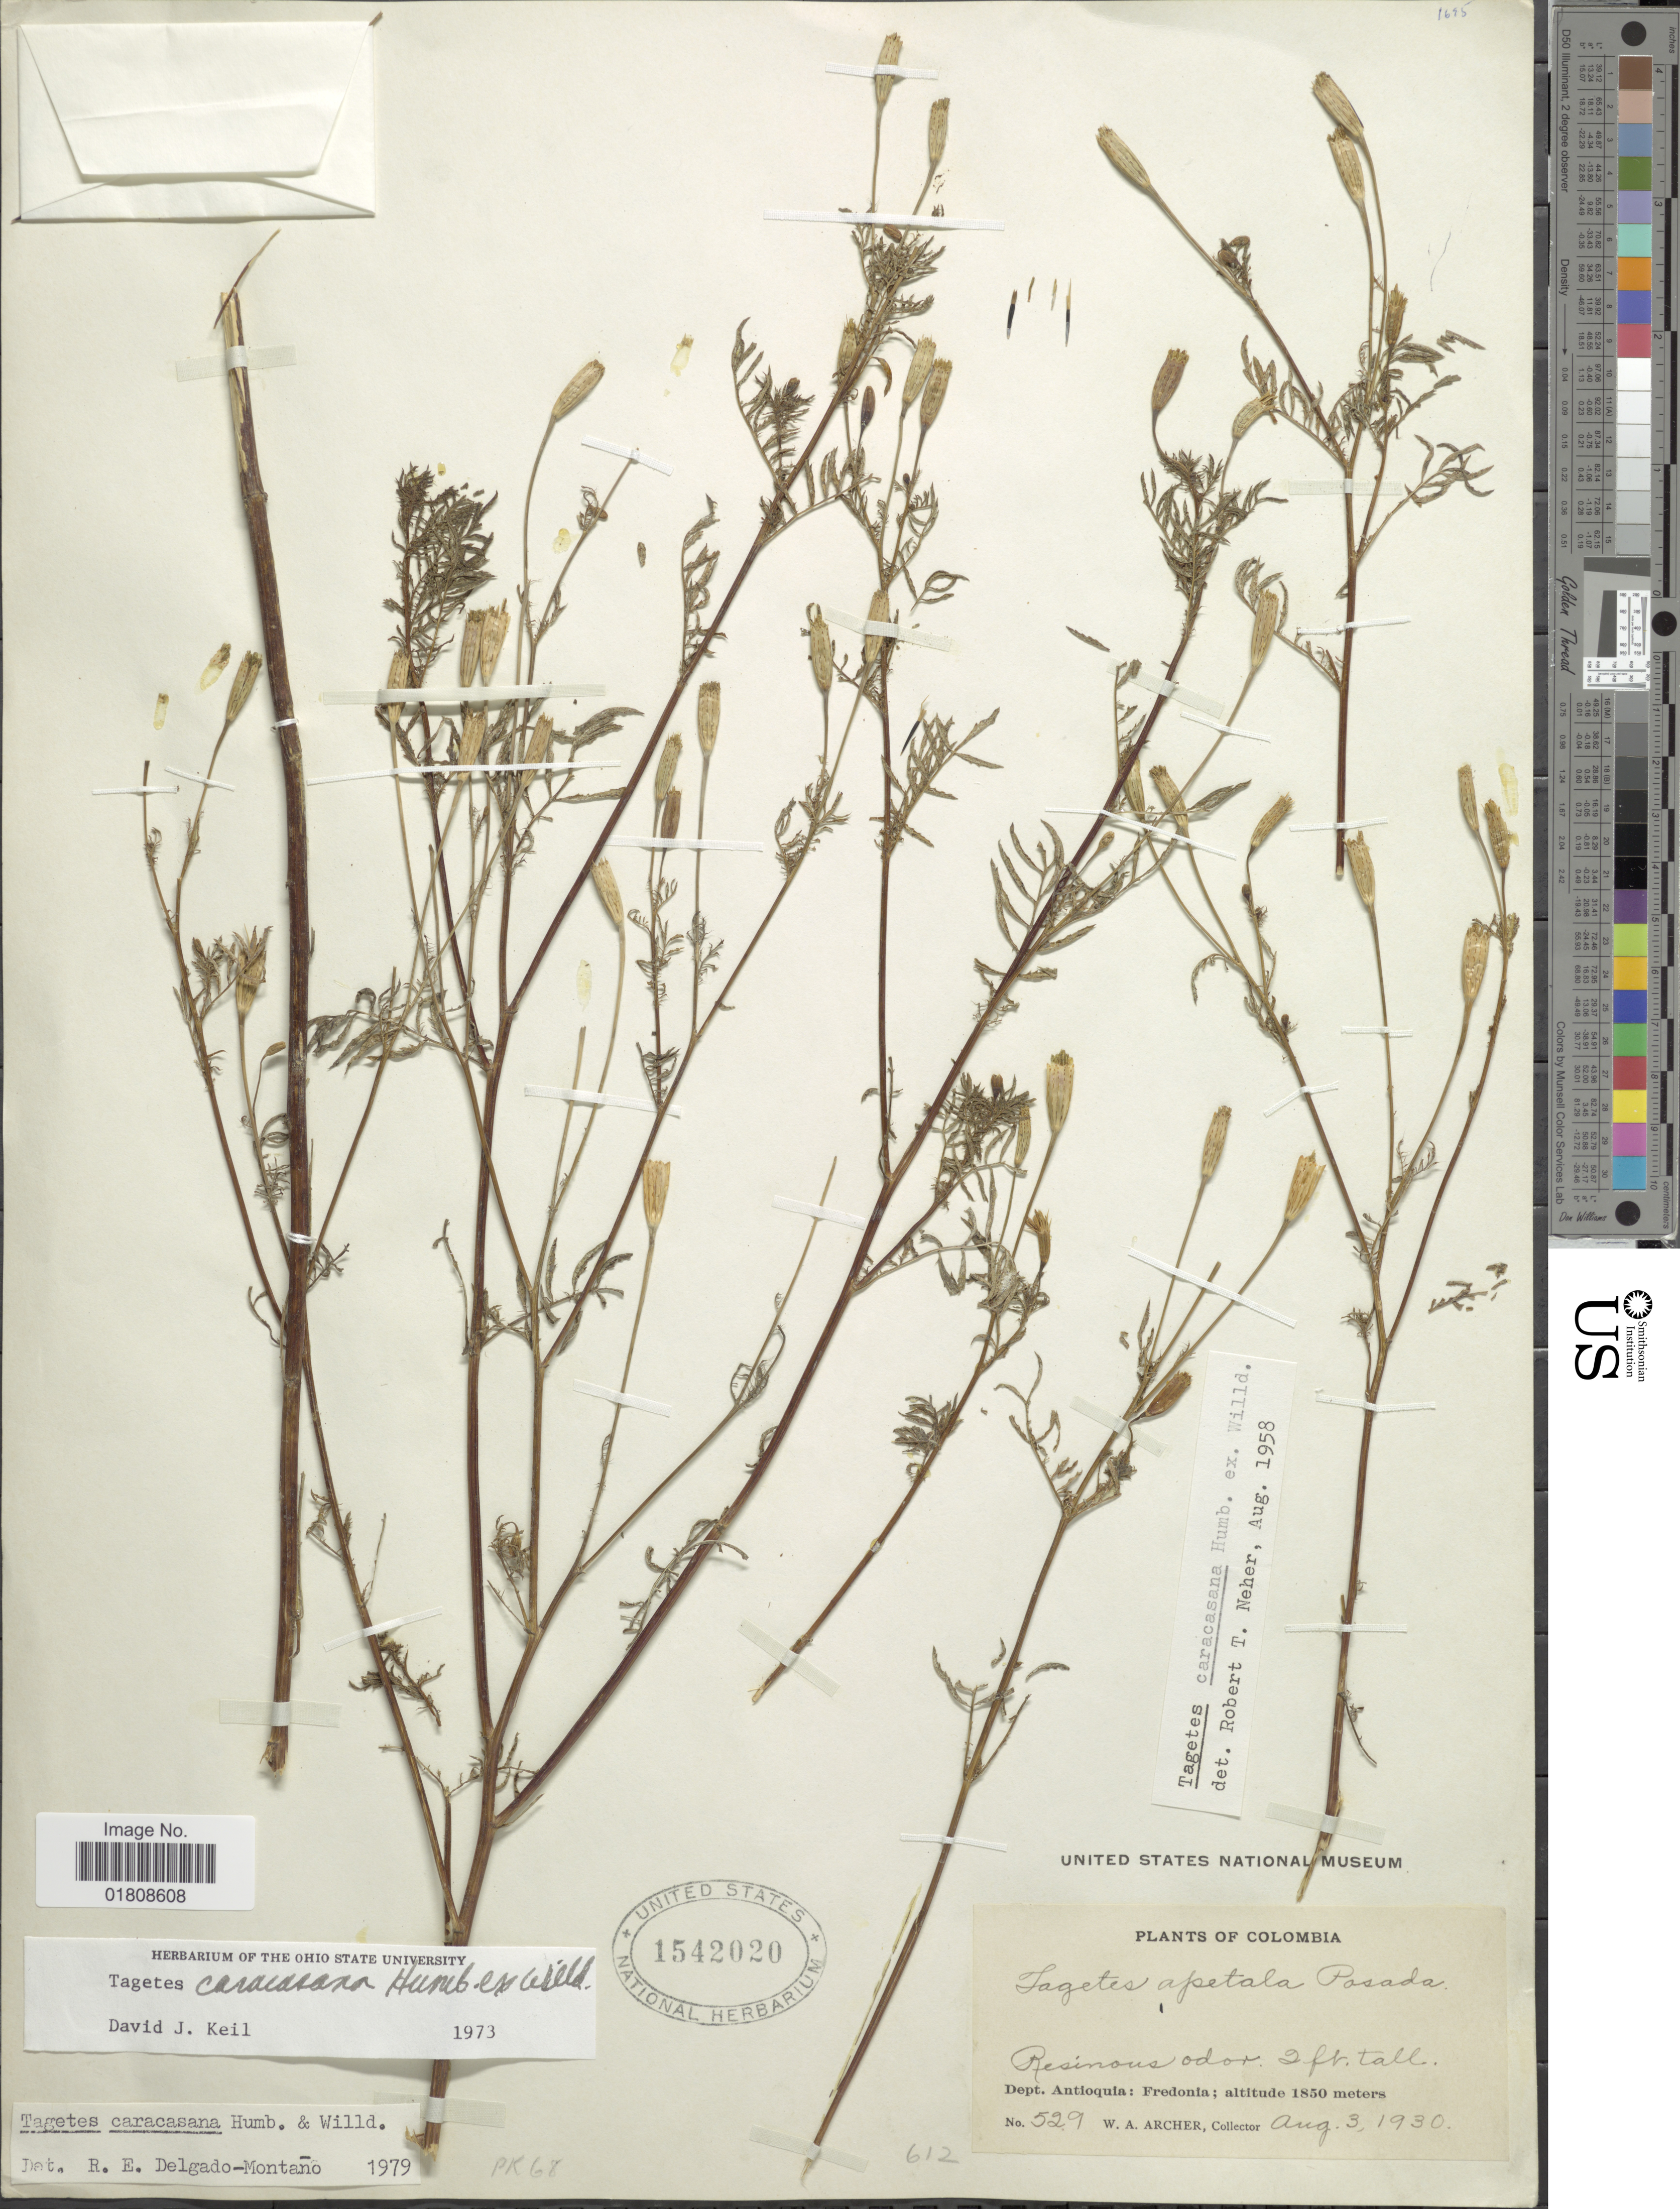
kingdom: Plantae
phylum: Tracheophyta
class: Magnoliopsida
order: Asterales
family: Asteraceae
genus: Tagetes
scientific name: Tagetes caracasana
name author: Humb. ex Willd.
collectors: W. A. Archer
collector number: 529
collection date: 1930-08-03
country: Colombia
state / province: Antioquia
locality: Fredonia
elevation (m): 1850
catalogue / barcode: US 1542020